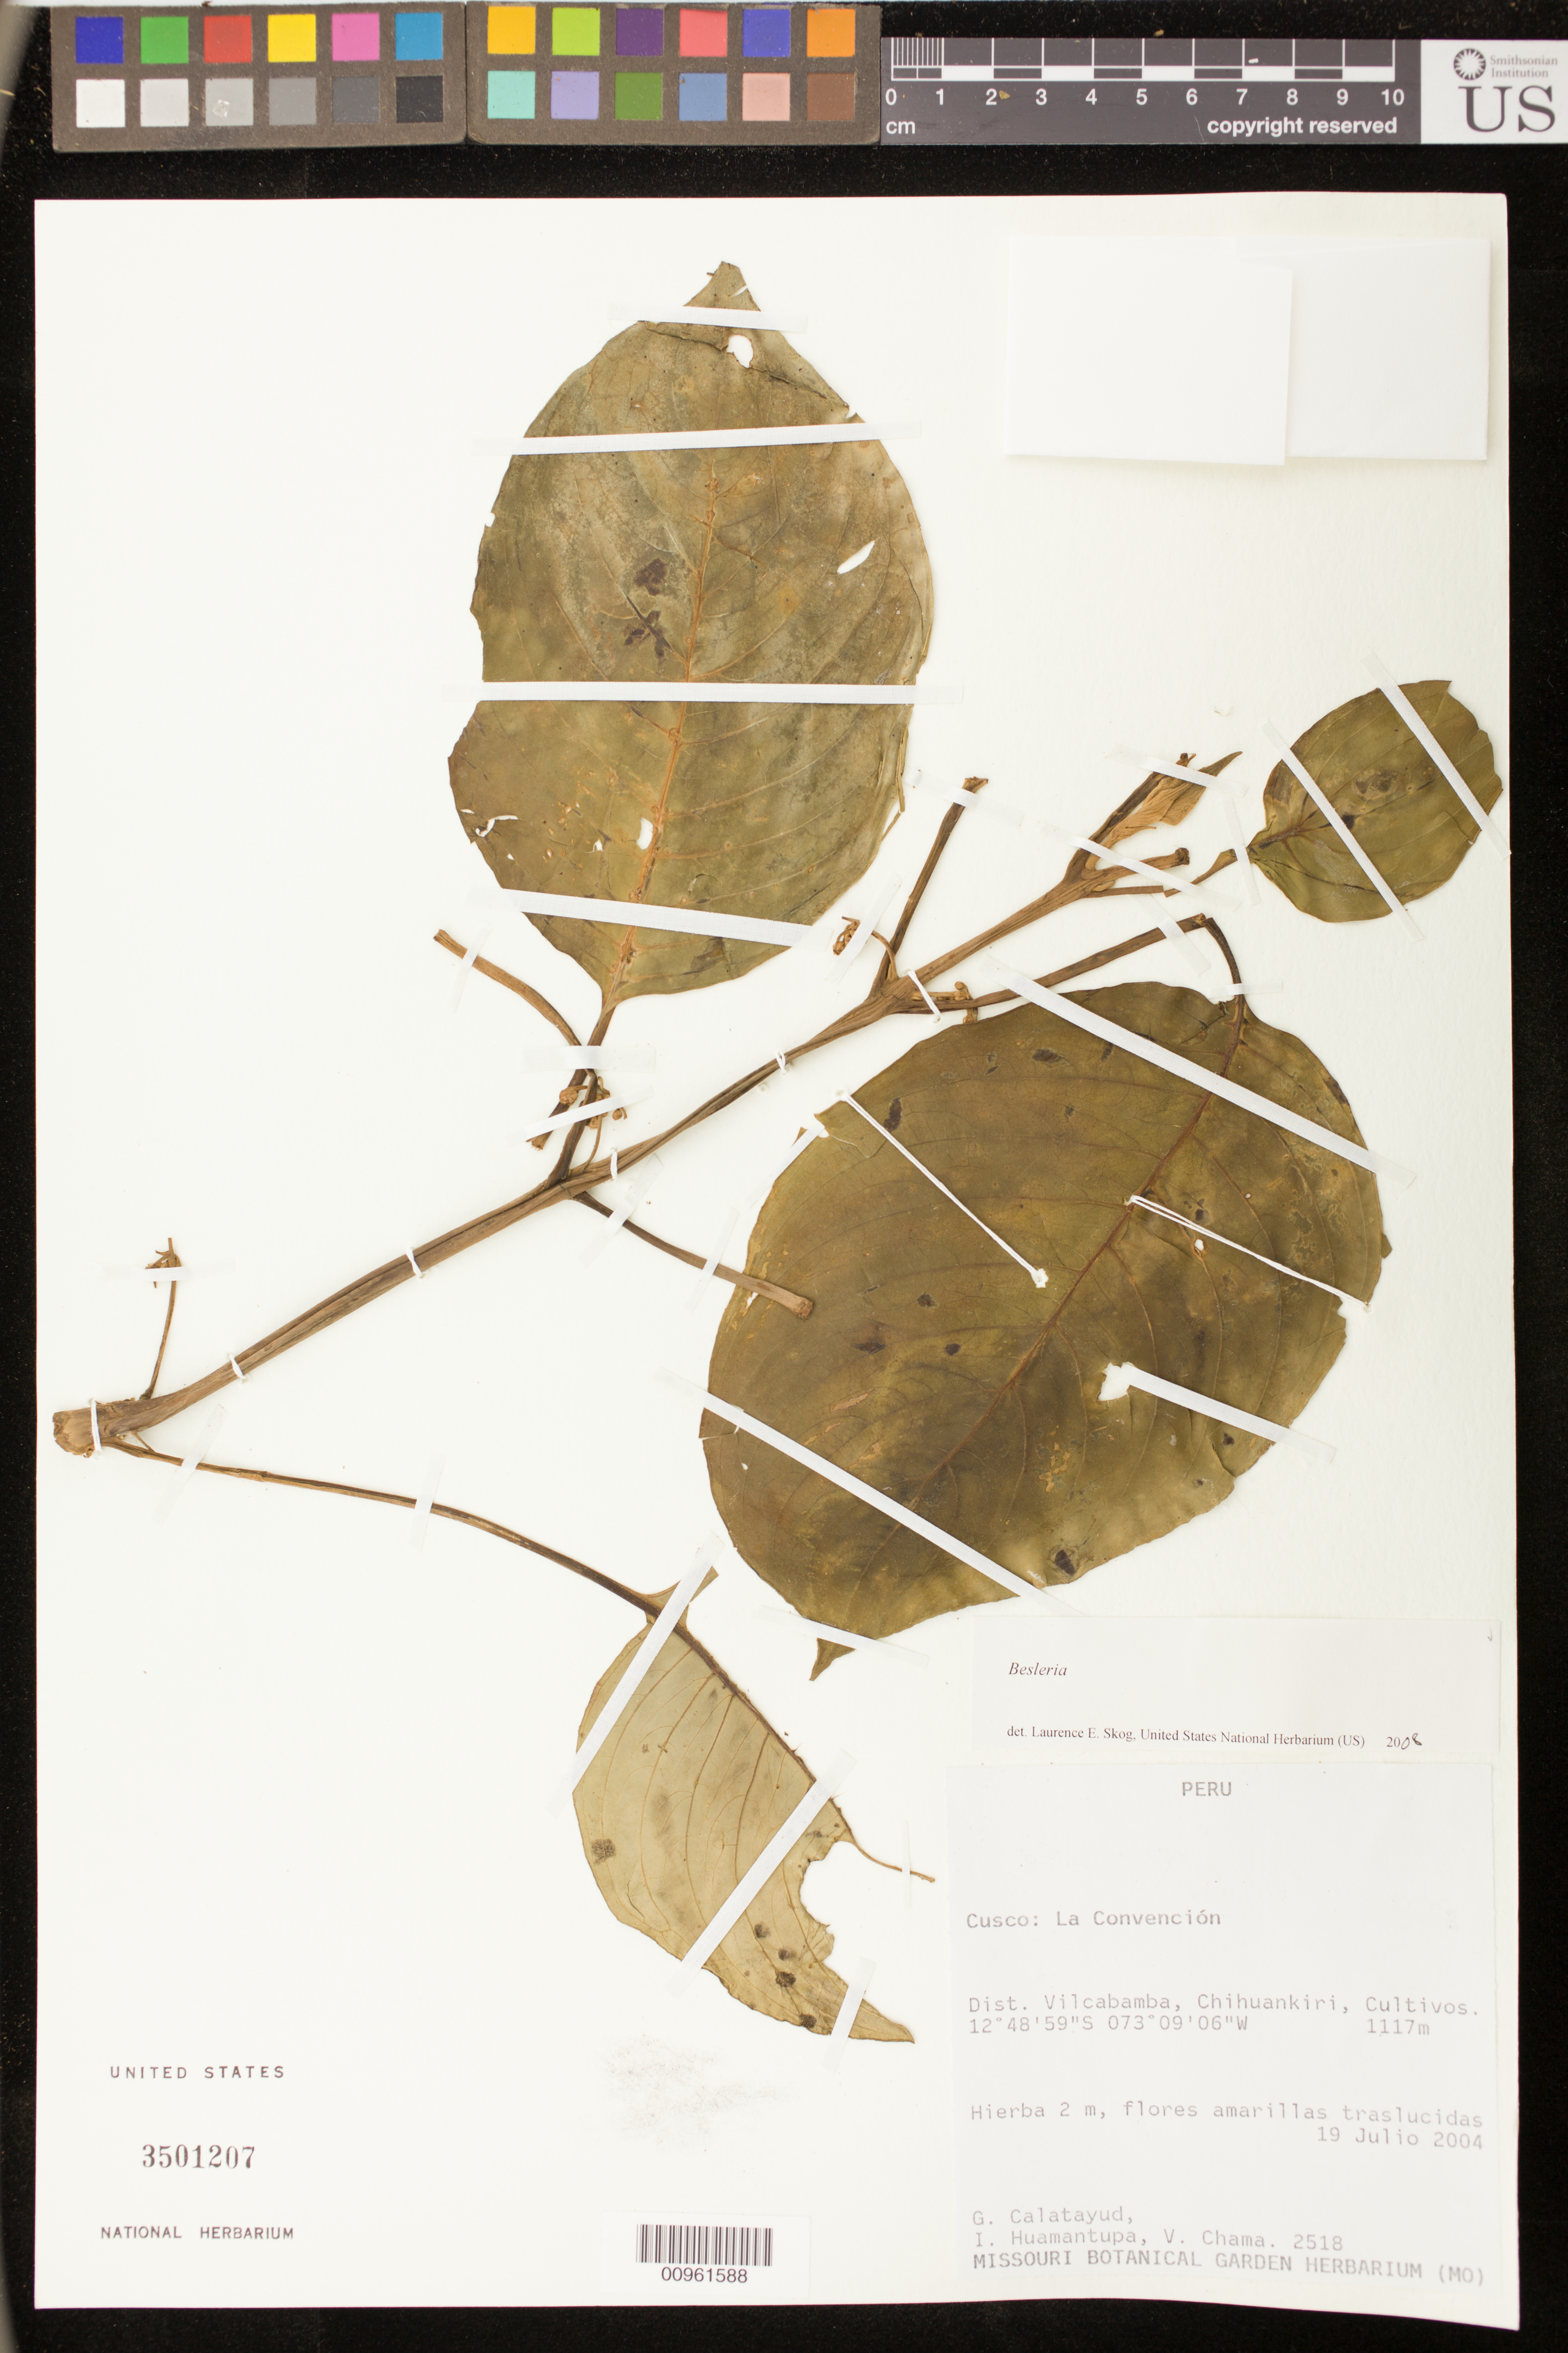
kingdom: Plantae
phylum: Tracheophyta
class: Magnoliopsida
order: Lamiales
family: Gesneriaceae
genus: Besleria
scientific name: Besleria sp.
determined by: Skog, Laurence E.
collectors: G. Calatayud, I. Huamantupa & V. Chama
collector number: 2518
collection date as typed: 19 Jul 2004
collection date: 2004-07-19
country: Peru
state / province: Cusco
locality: Cusco: La Convención. Dist. Vilcabamba, Chuhuankiri, cultivos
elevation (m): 1117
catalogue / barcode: US 3501207